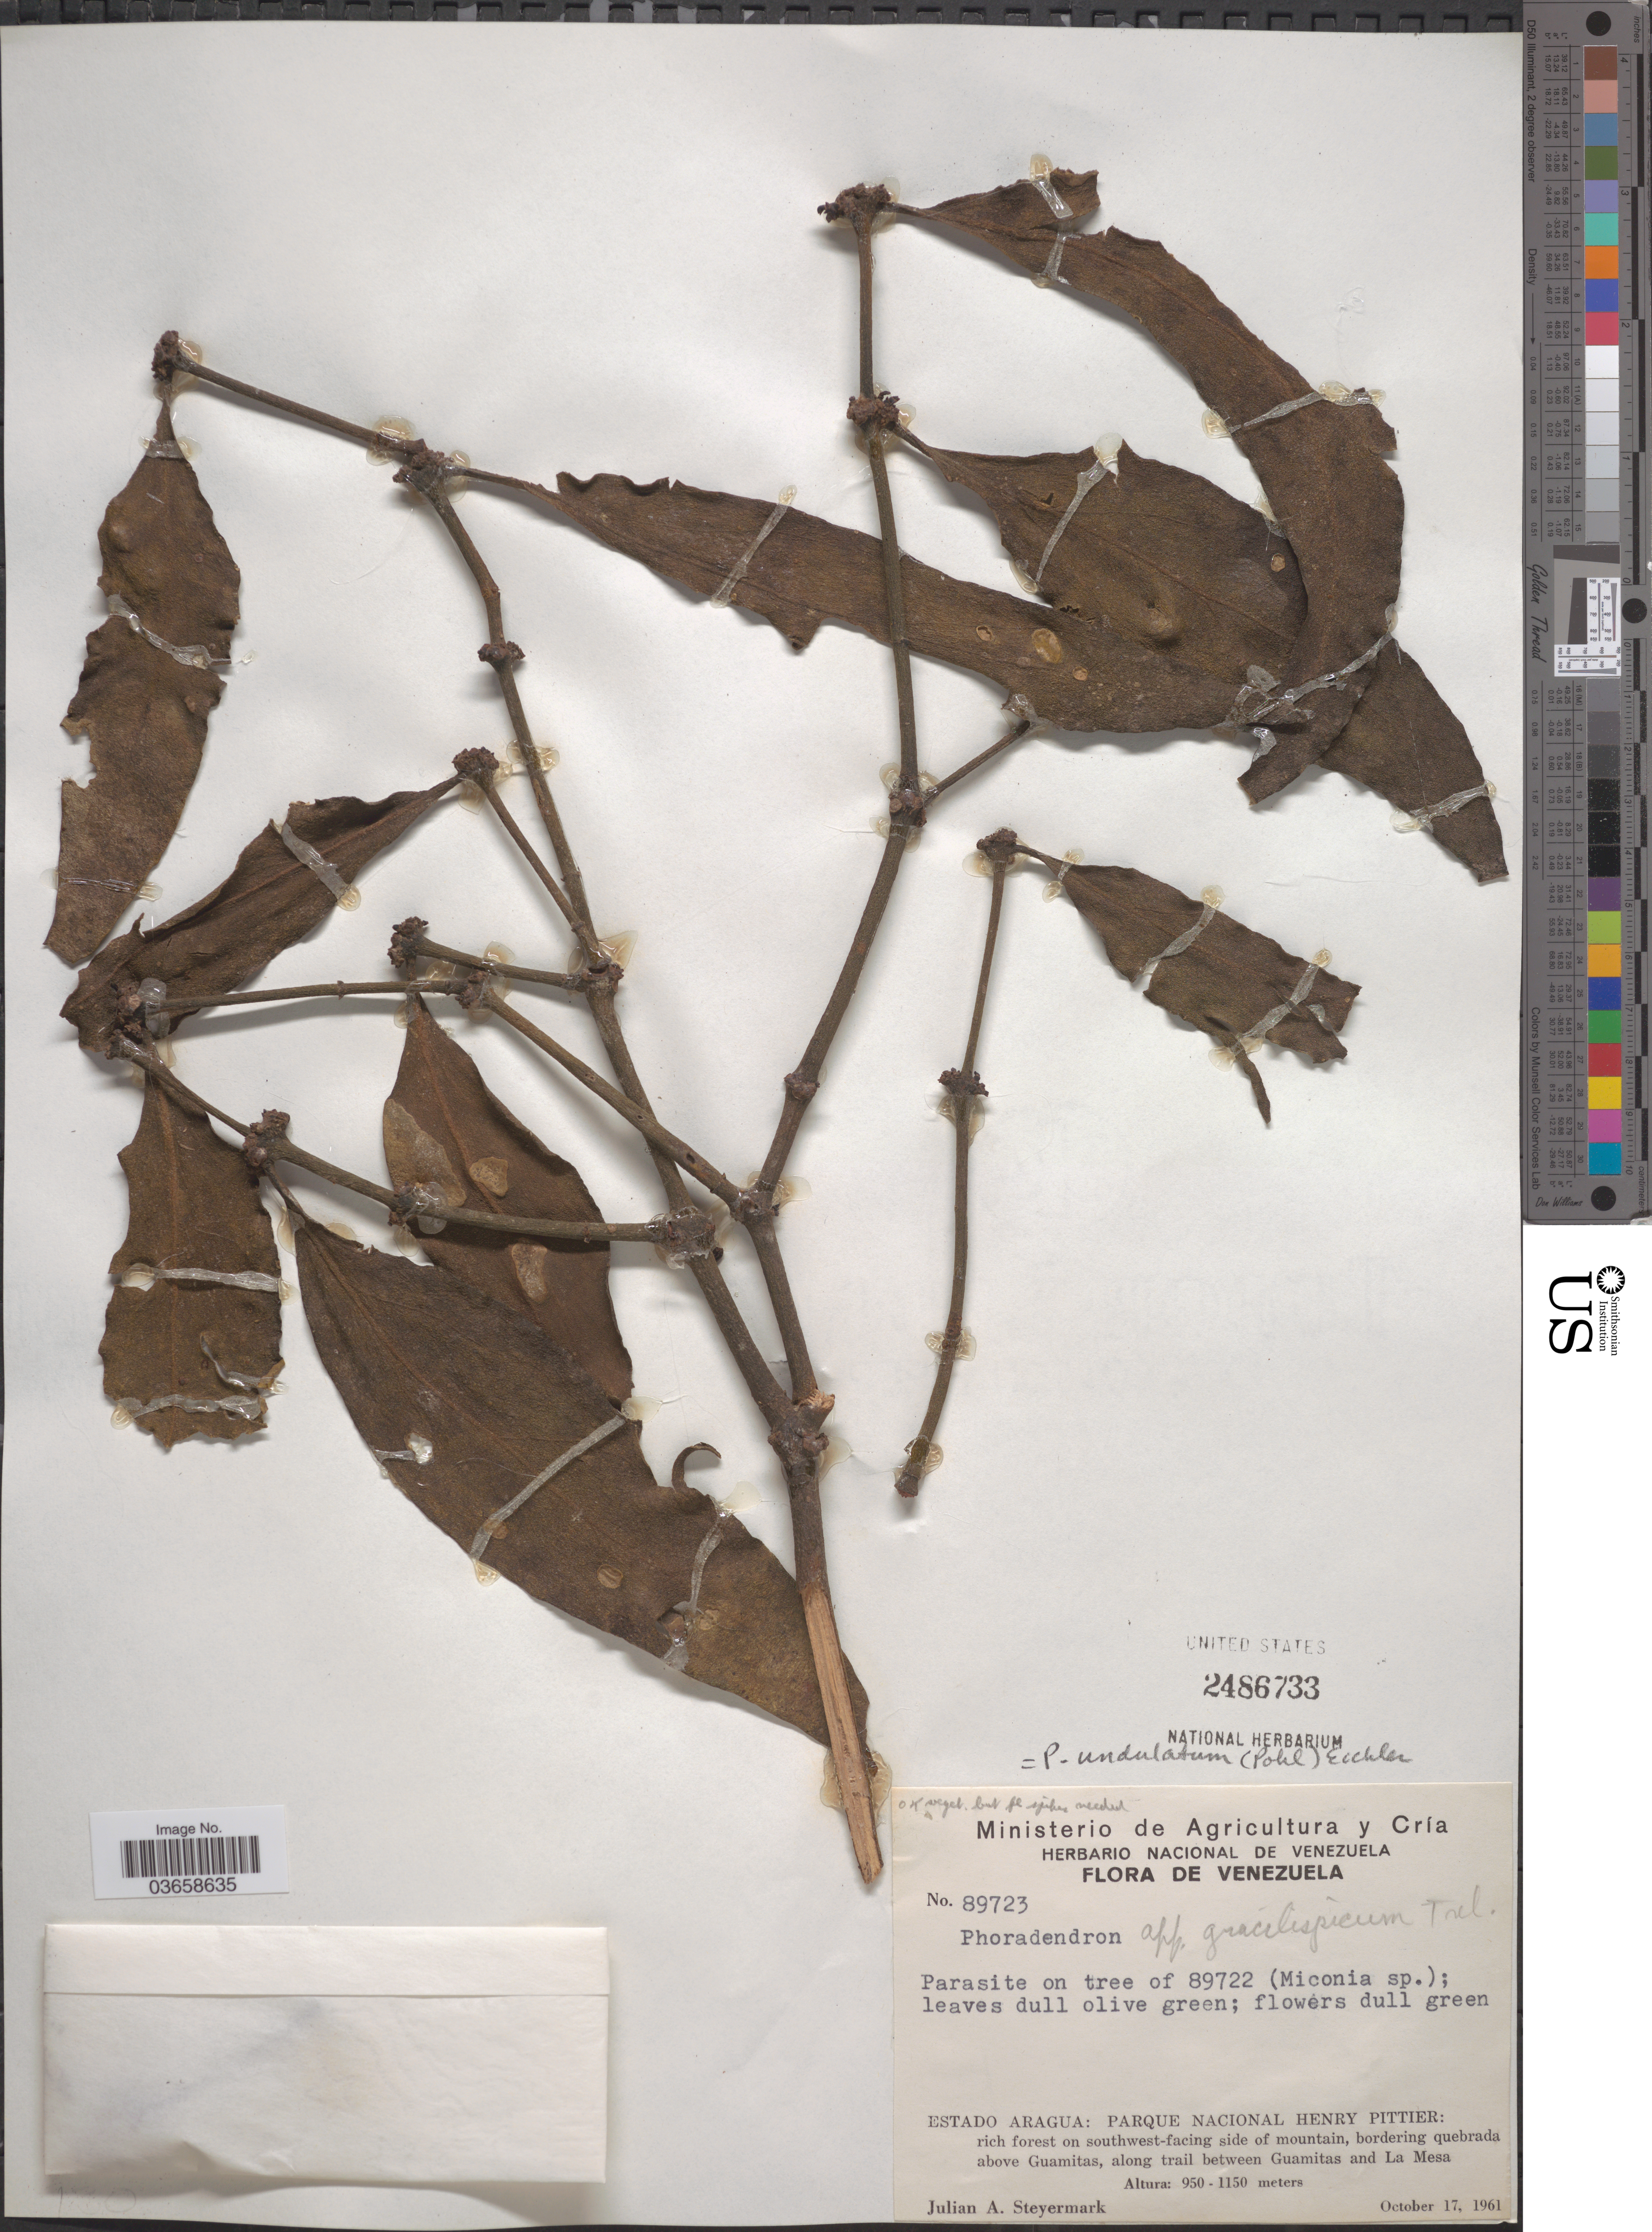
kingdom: Plantae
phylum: Tracheophyta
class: Magnoliopsida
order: Santalales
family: Viscaceae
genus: Phoradendron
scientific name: Phoradendron undulatum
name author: (Pohl ex DC.) Eichler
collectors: J. Steyermark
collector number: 89723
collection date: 1961-10-17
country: Venezuela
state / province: Aragua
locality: Parque Nacional Henry Pittier: rich forest on southwest-facing side of mountain, bordering quebrada above Guamitas, along trail between Guamitas and La Mesa.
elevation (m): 950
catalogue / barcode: US 2486733